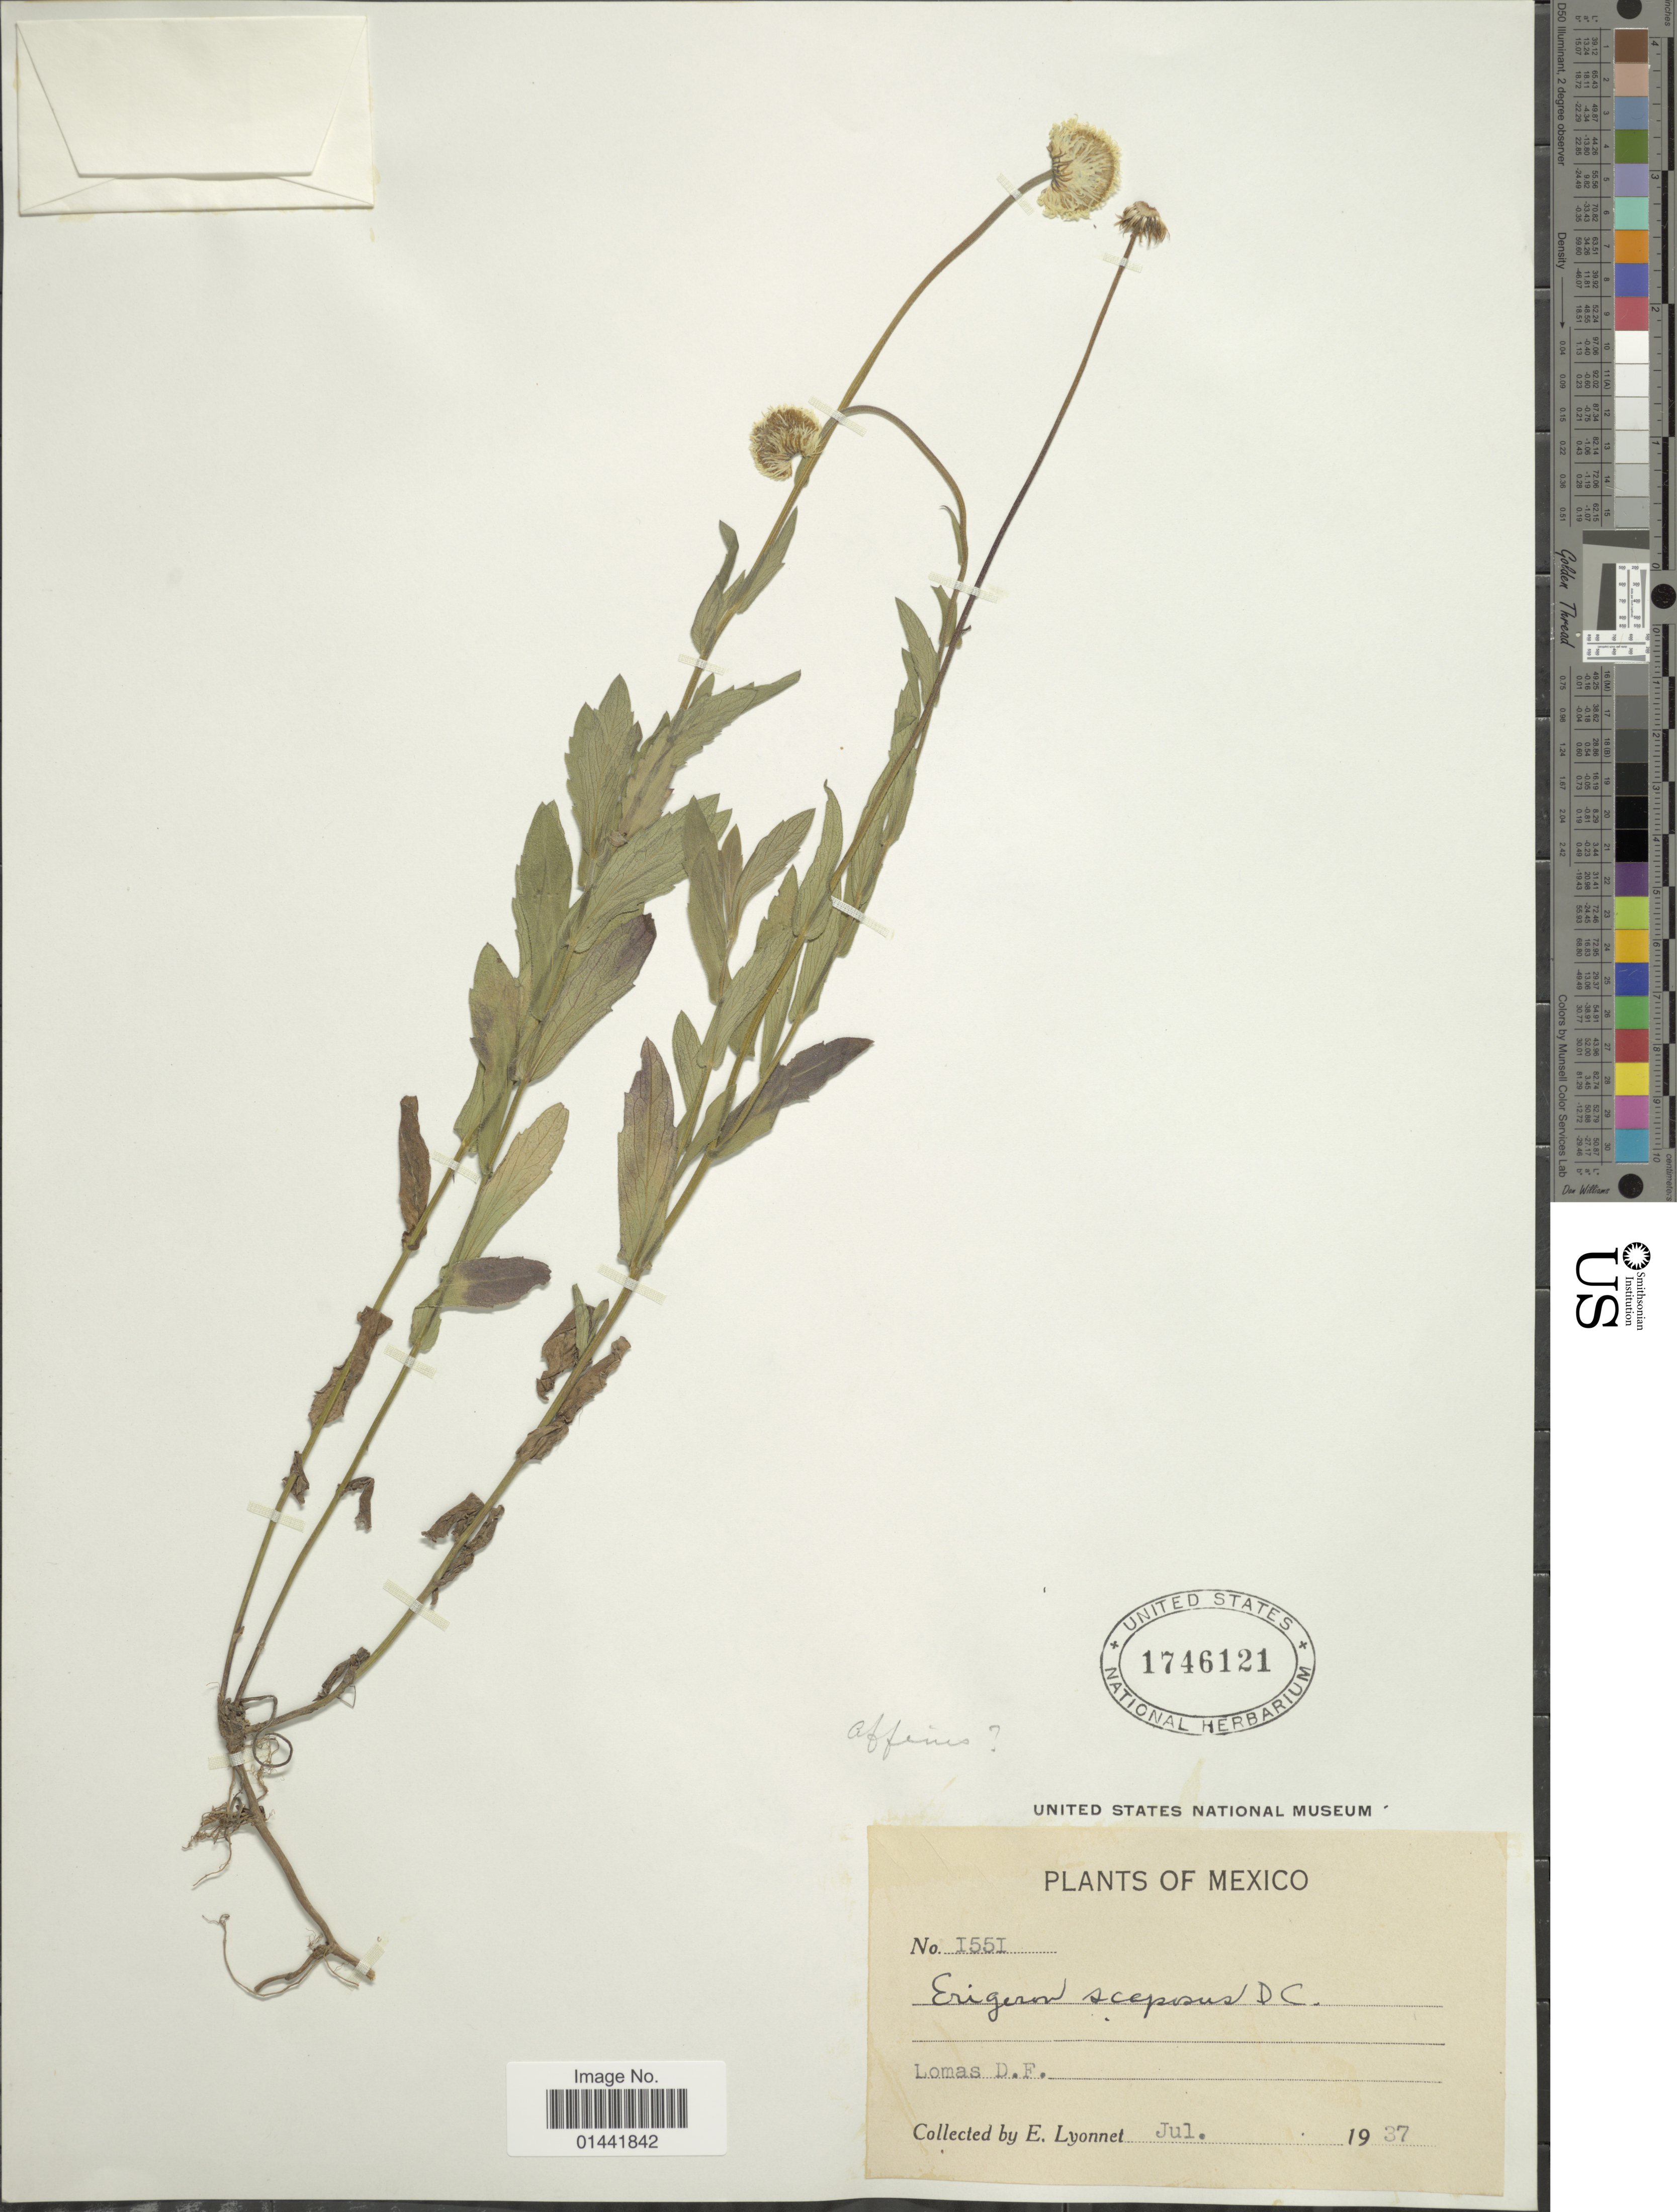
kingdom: Plantae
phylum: Tracheophyta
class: Magnoliopsida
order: Asterales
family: Asteraceae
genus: Erigeron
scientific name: Erigeron scaposus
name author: DC.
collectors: P. Lyonnet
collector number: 1551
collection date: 1937-07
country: Mexico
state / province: Distrito Federal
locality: Lomas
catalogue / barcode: US 1746121